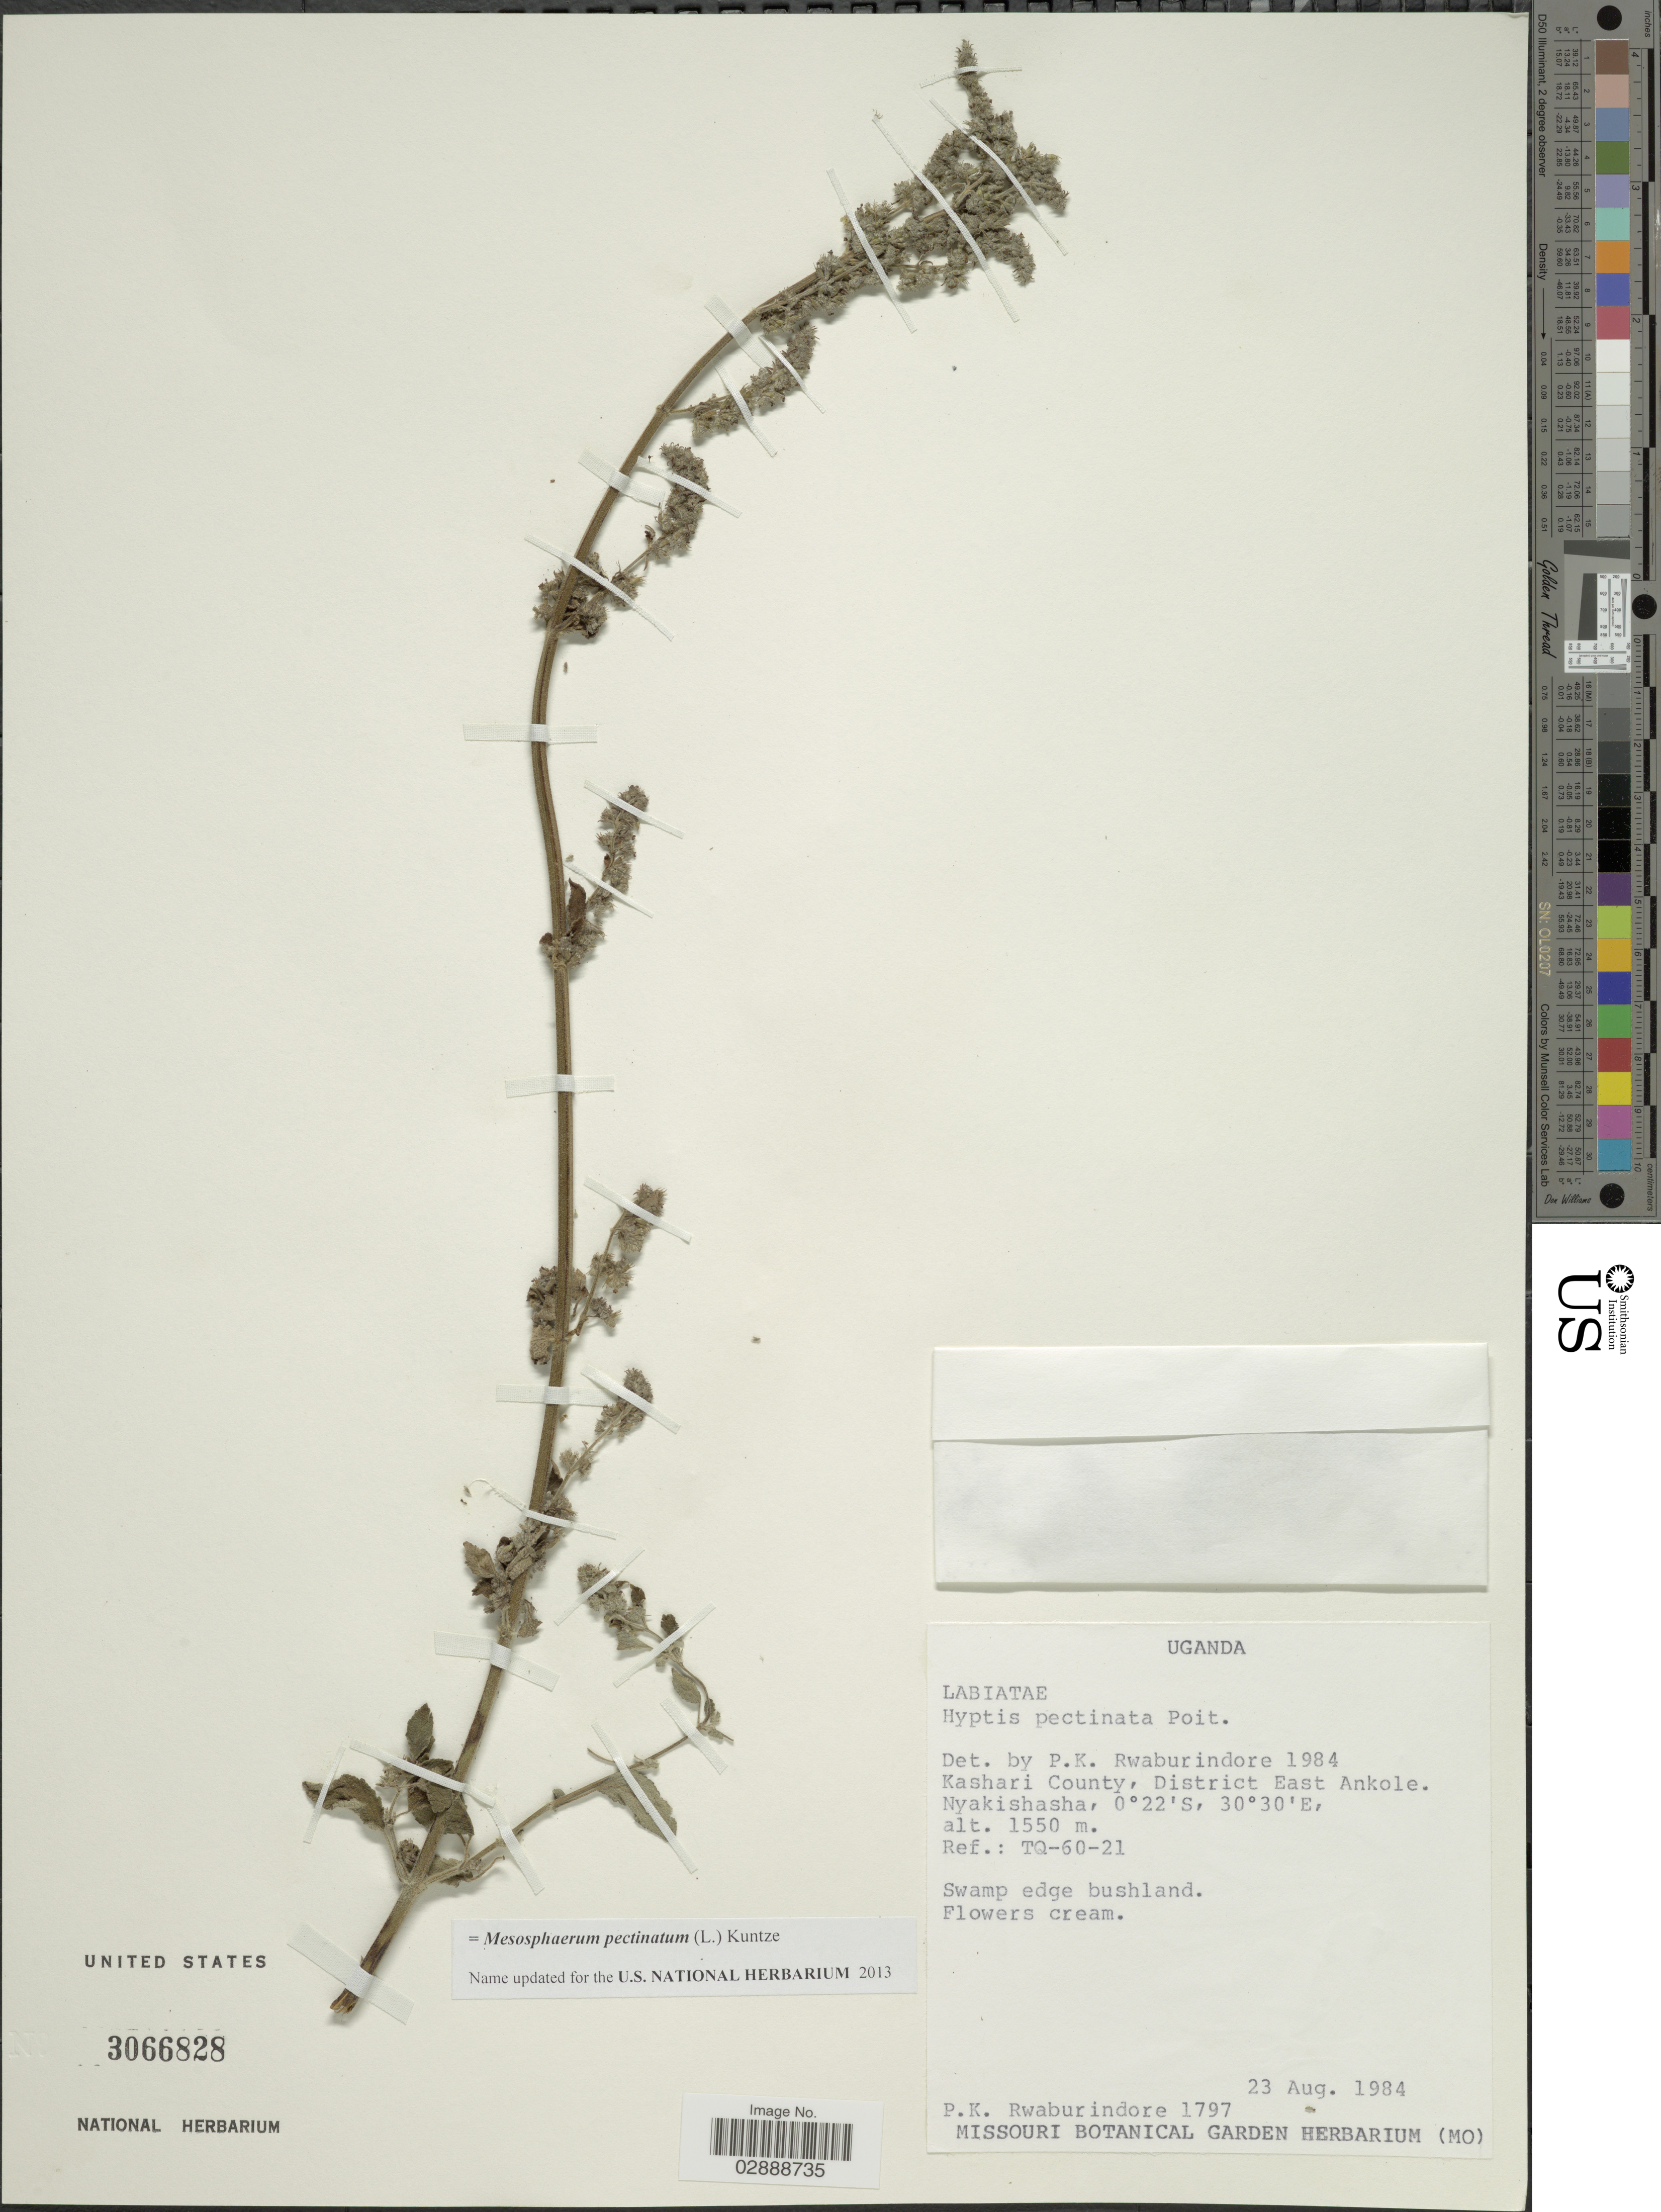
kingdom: Plantae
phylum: Tracheophyta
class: Magnoliopsida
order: Lamiales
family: Lamiaceae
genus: Mesosphaerum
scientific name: Mesosphaerum pectinatum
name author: (L.) Kuntze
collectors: P. Rwaburindore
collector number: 1797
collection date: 1984-08-23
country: Uganda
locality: Kashari County, District East Ankole. Nyakishasha, Ref.: TQ-60-21.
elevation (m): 1550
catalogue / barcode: US 3066828